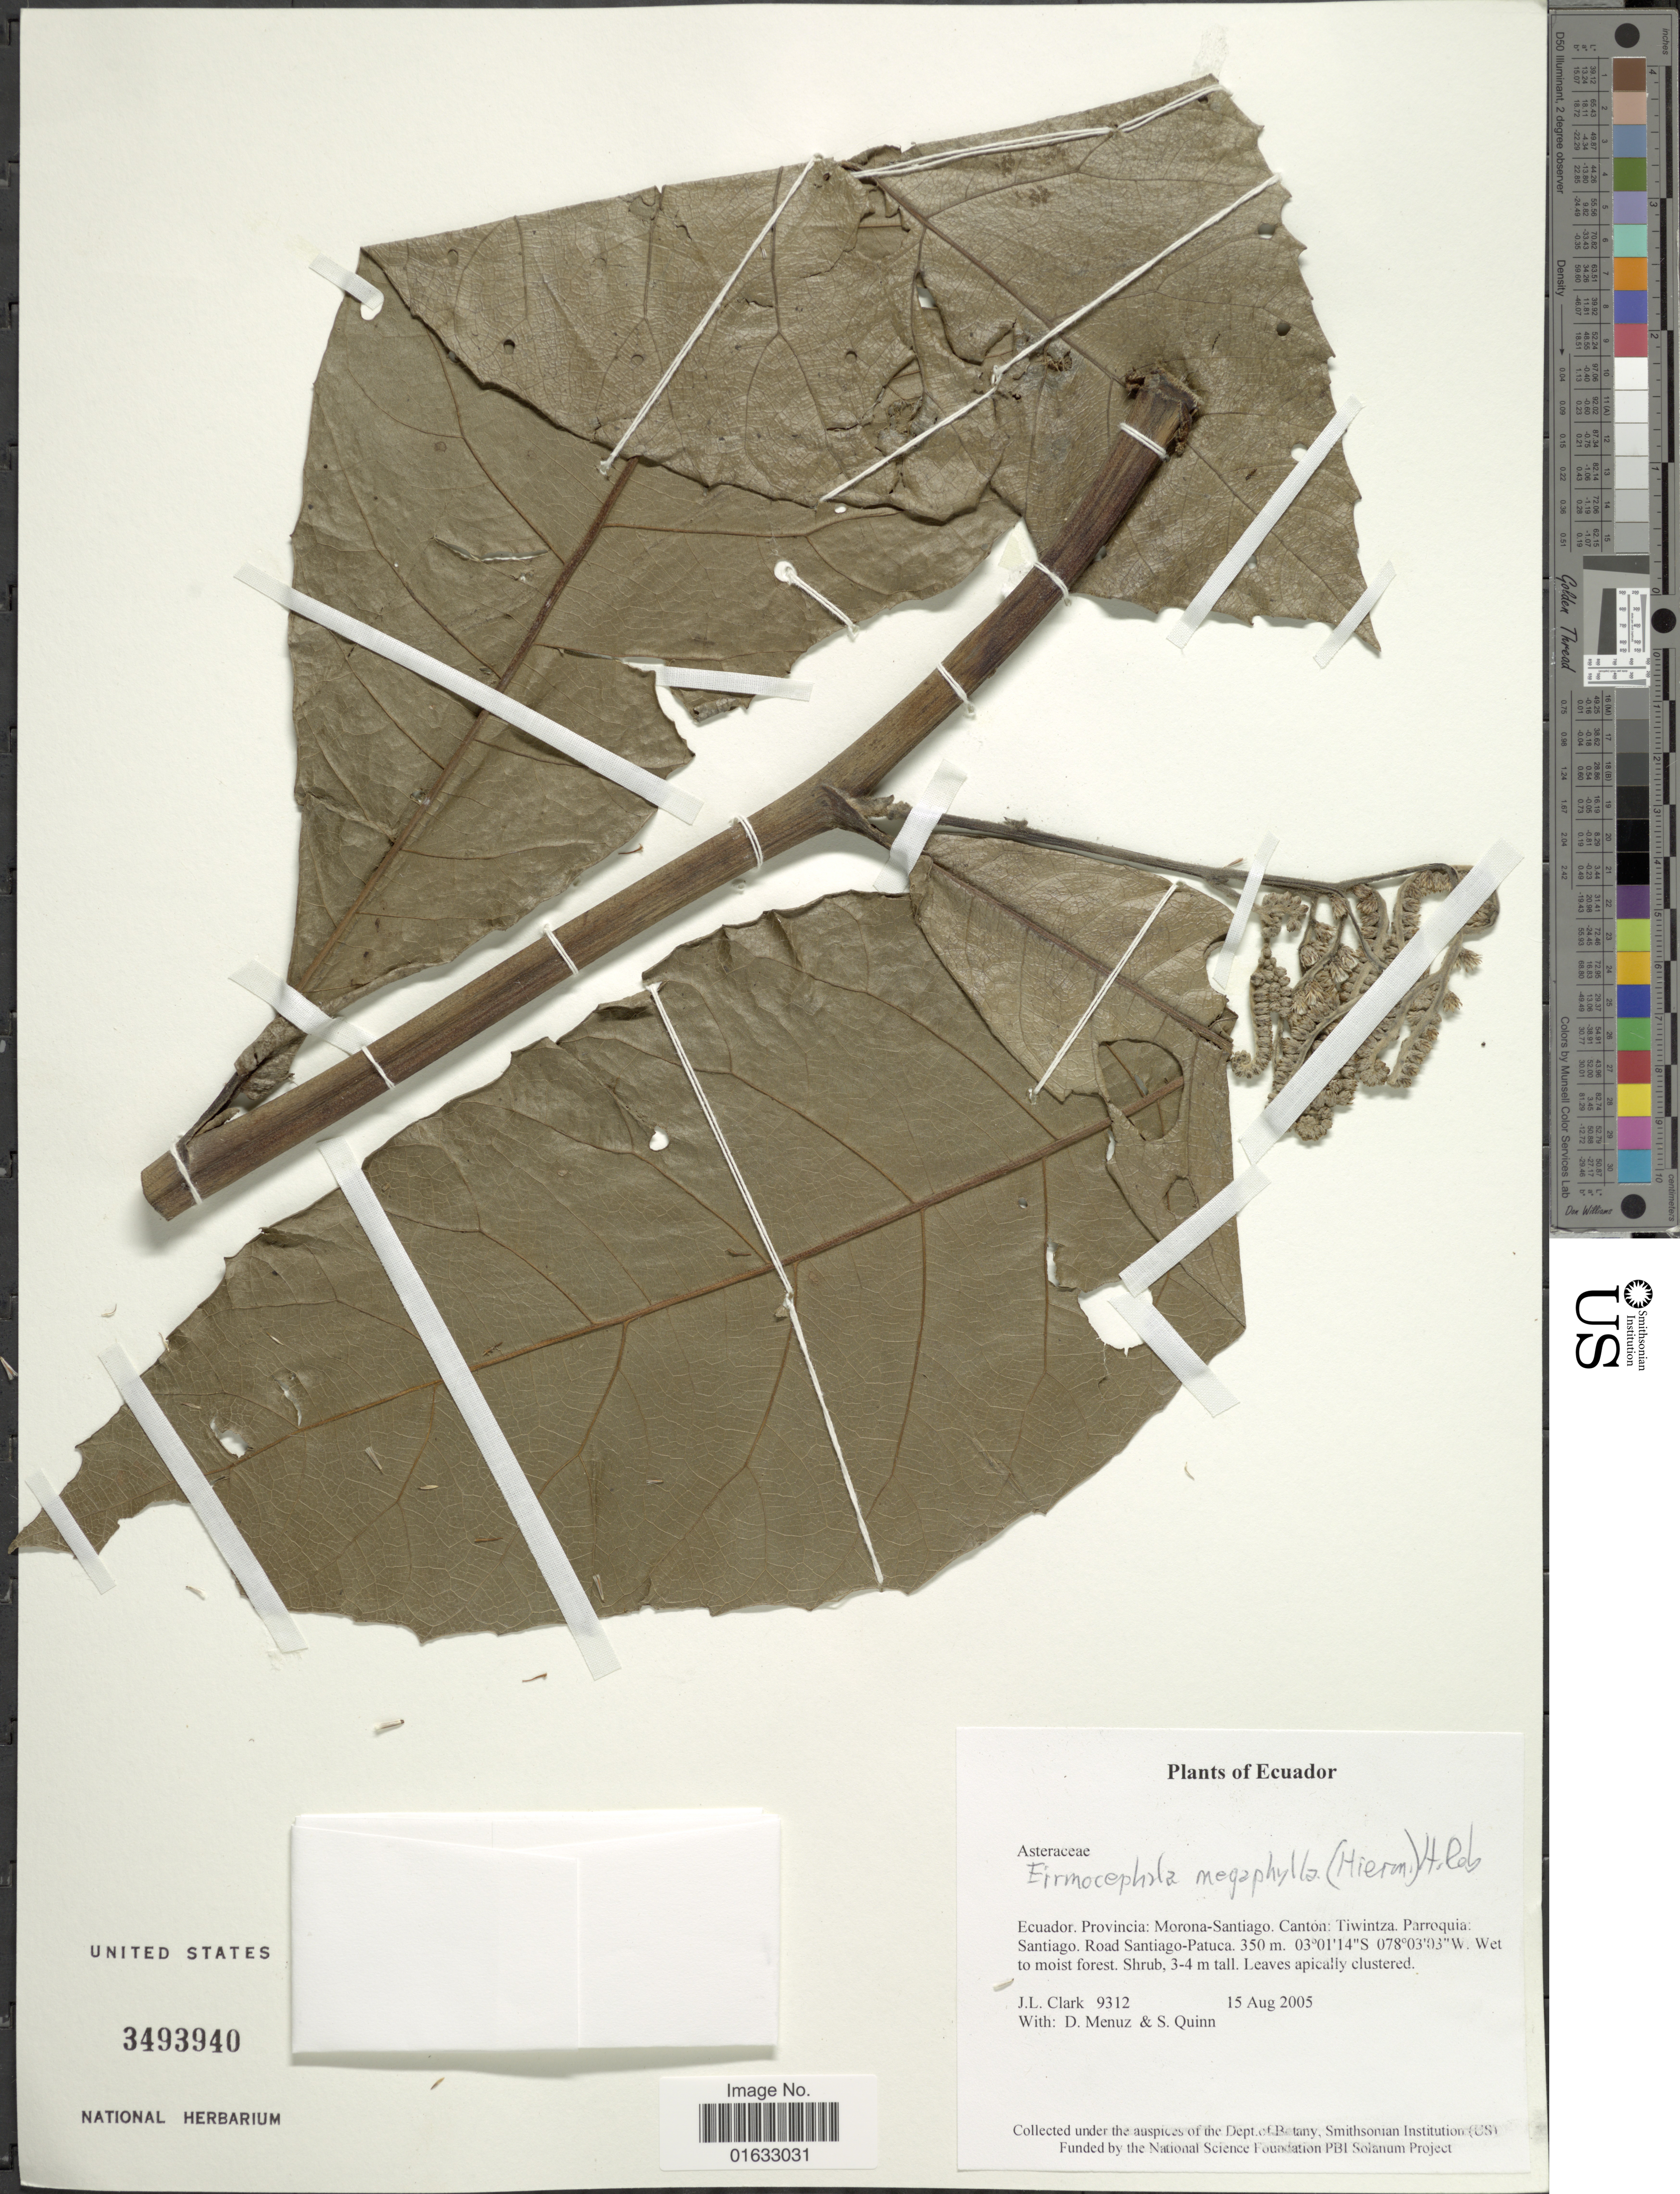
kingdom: Plantae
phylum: Tracheophyta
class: Magnoliopsida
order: Asterales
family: Asteraceae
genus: Eirmocephala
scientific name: Eirmocephala megaphylla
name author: (Hieron.) H. Rob.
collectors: J. L. Clark, D. Menuz & S. Quinn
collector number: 9312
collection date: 2005-08-15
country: Ecuador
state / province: Morona-Santiago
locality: Ecuador, Provincia: Morona-Santiago. Canton: Tiwintza. Parroquia: Santiago. road Santiago-Patuca.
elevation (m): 350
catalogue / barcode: US 3493940